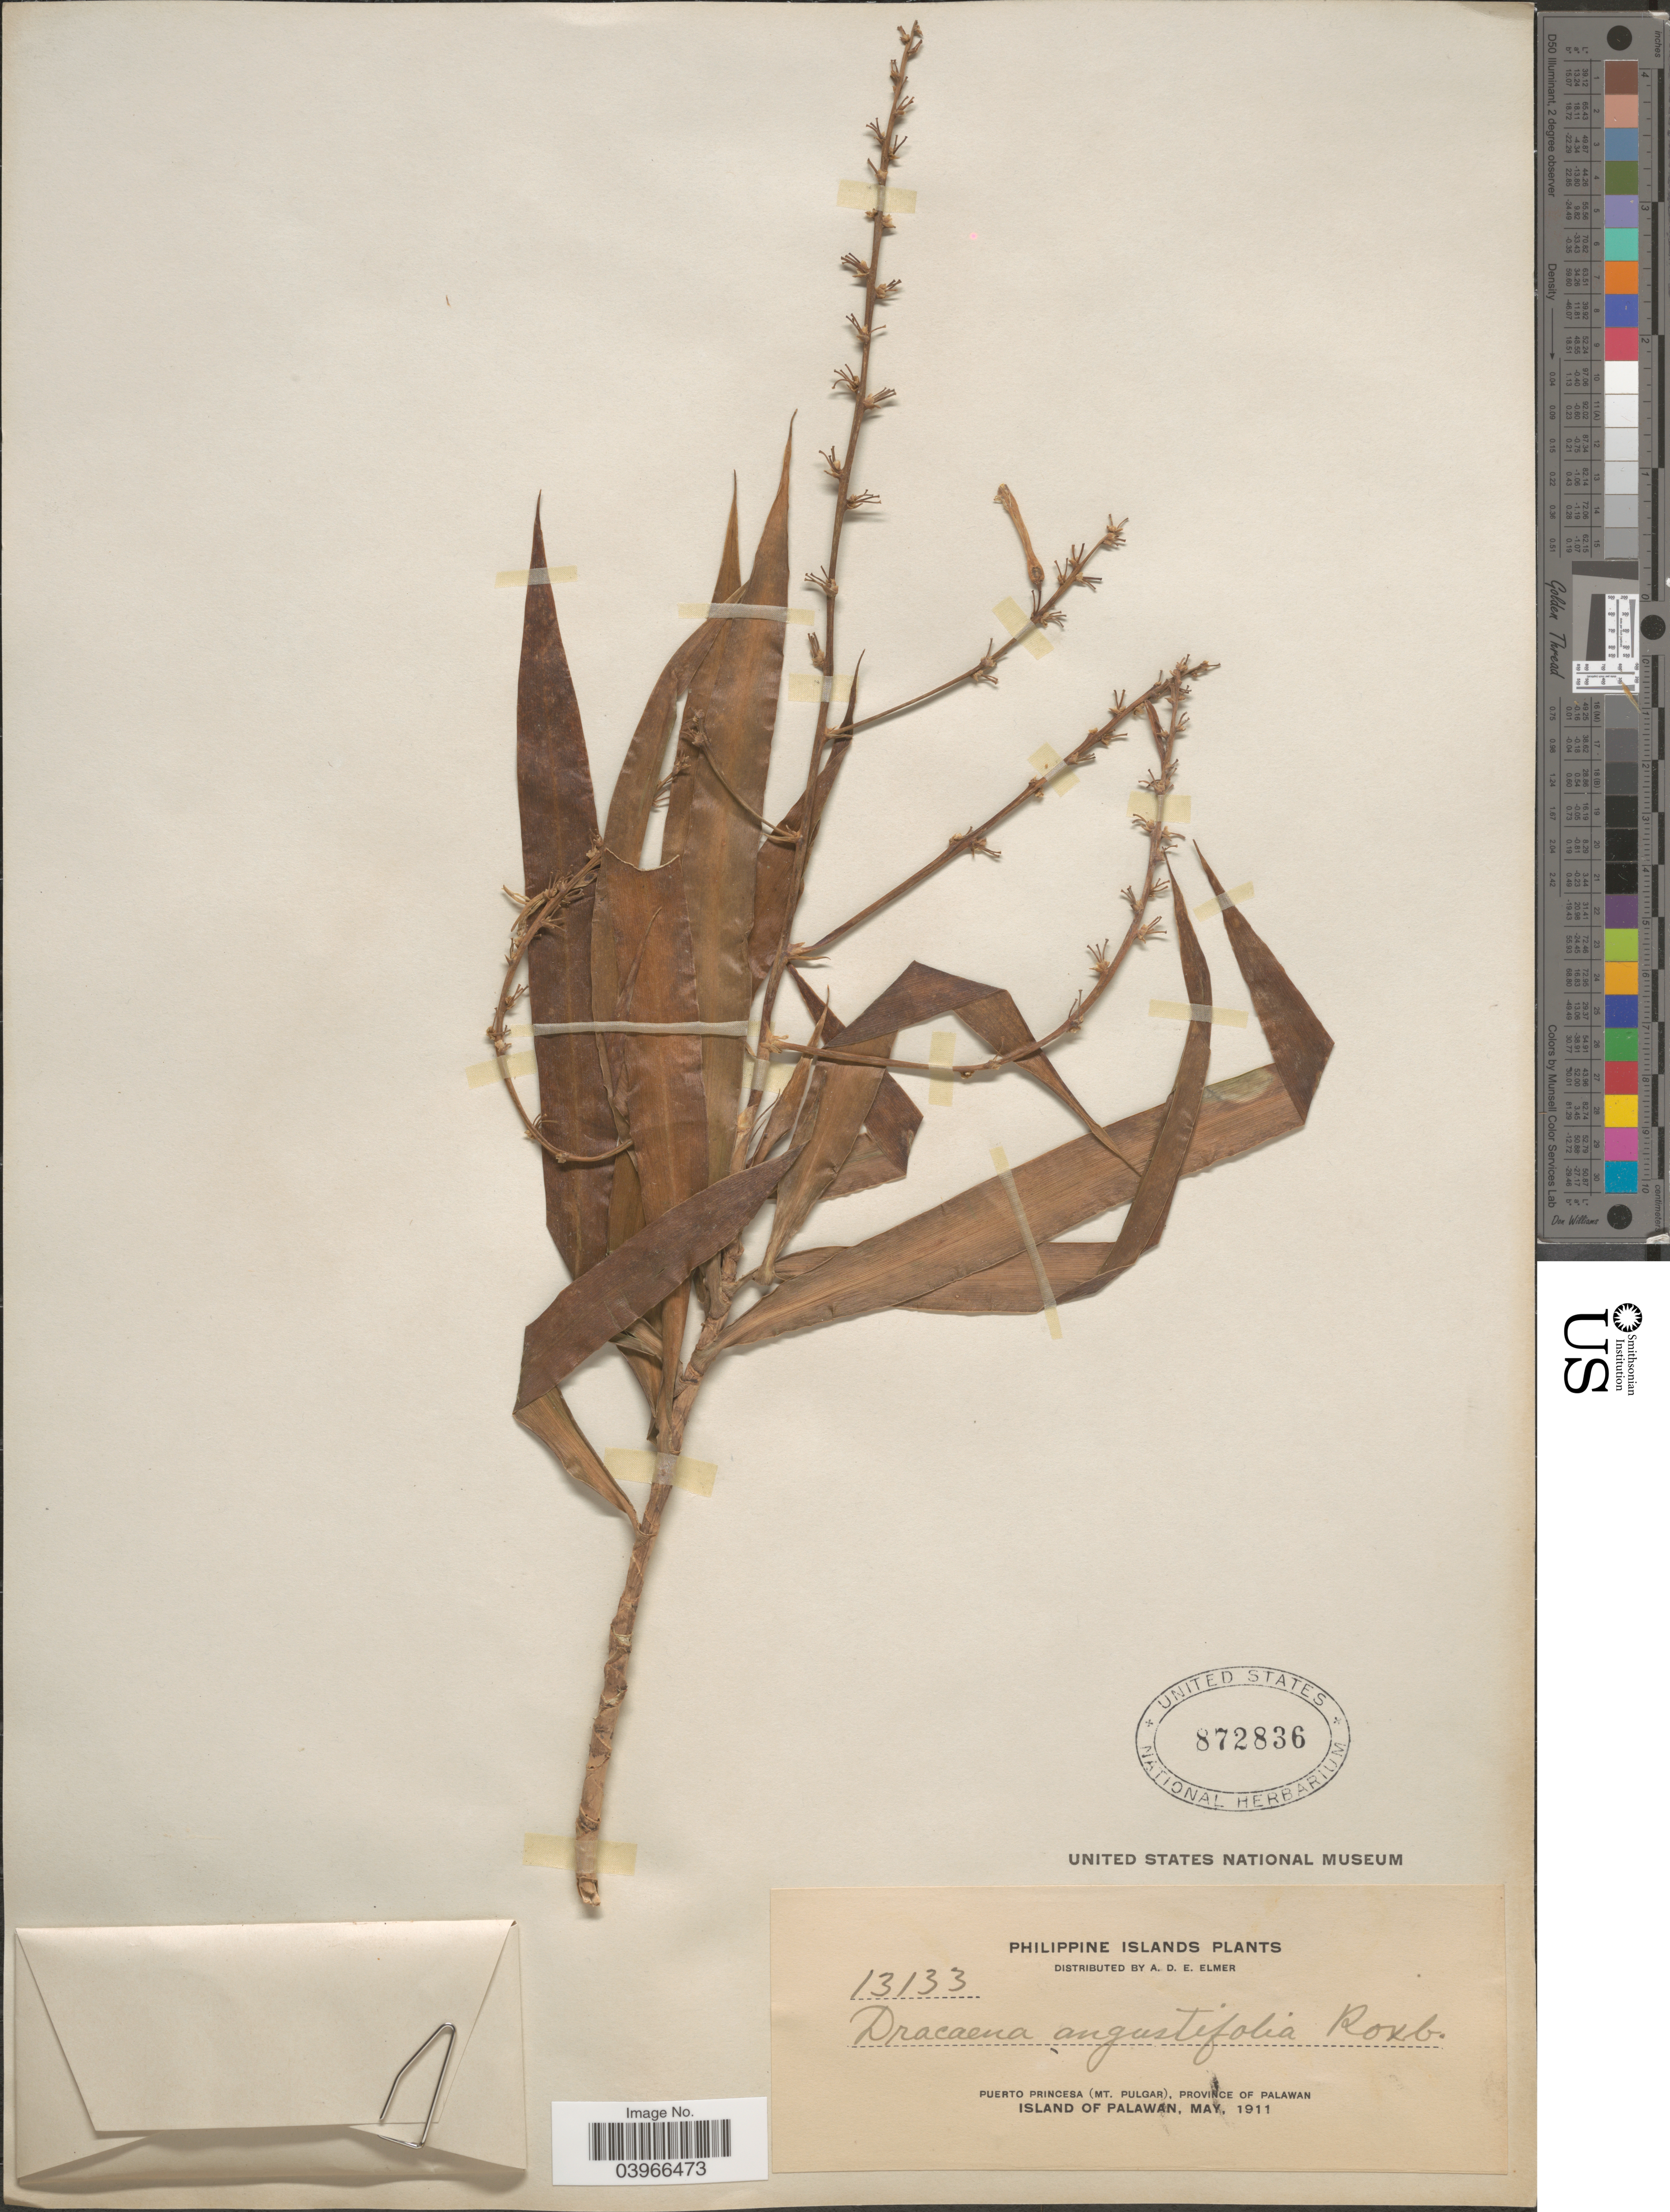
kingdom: Plantae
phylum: Tracheophyta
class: Liliopsida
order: Asparagales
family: Asparagaceae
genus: Dracaena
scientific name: Dracaena angustifolia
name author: (Medik.) Roxb.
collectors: A. D. E. Elmer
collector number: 13133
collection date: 1911-05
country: Philippines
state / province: Mimaropa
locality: Puerto Princesa (Mt. Pulgar), Province of Palawan. Island of Palawan.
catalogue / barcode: US 872836